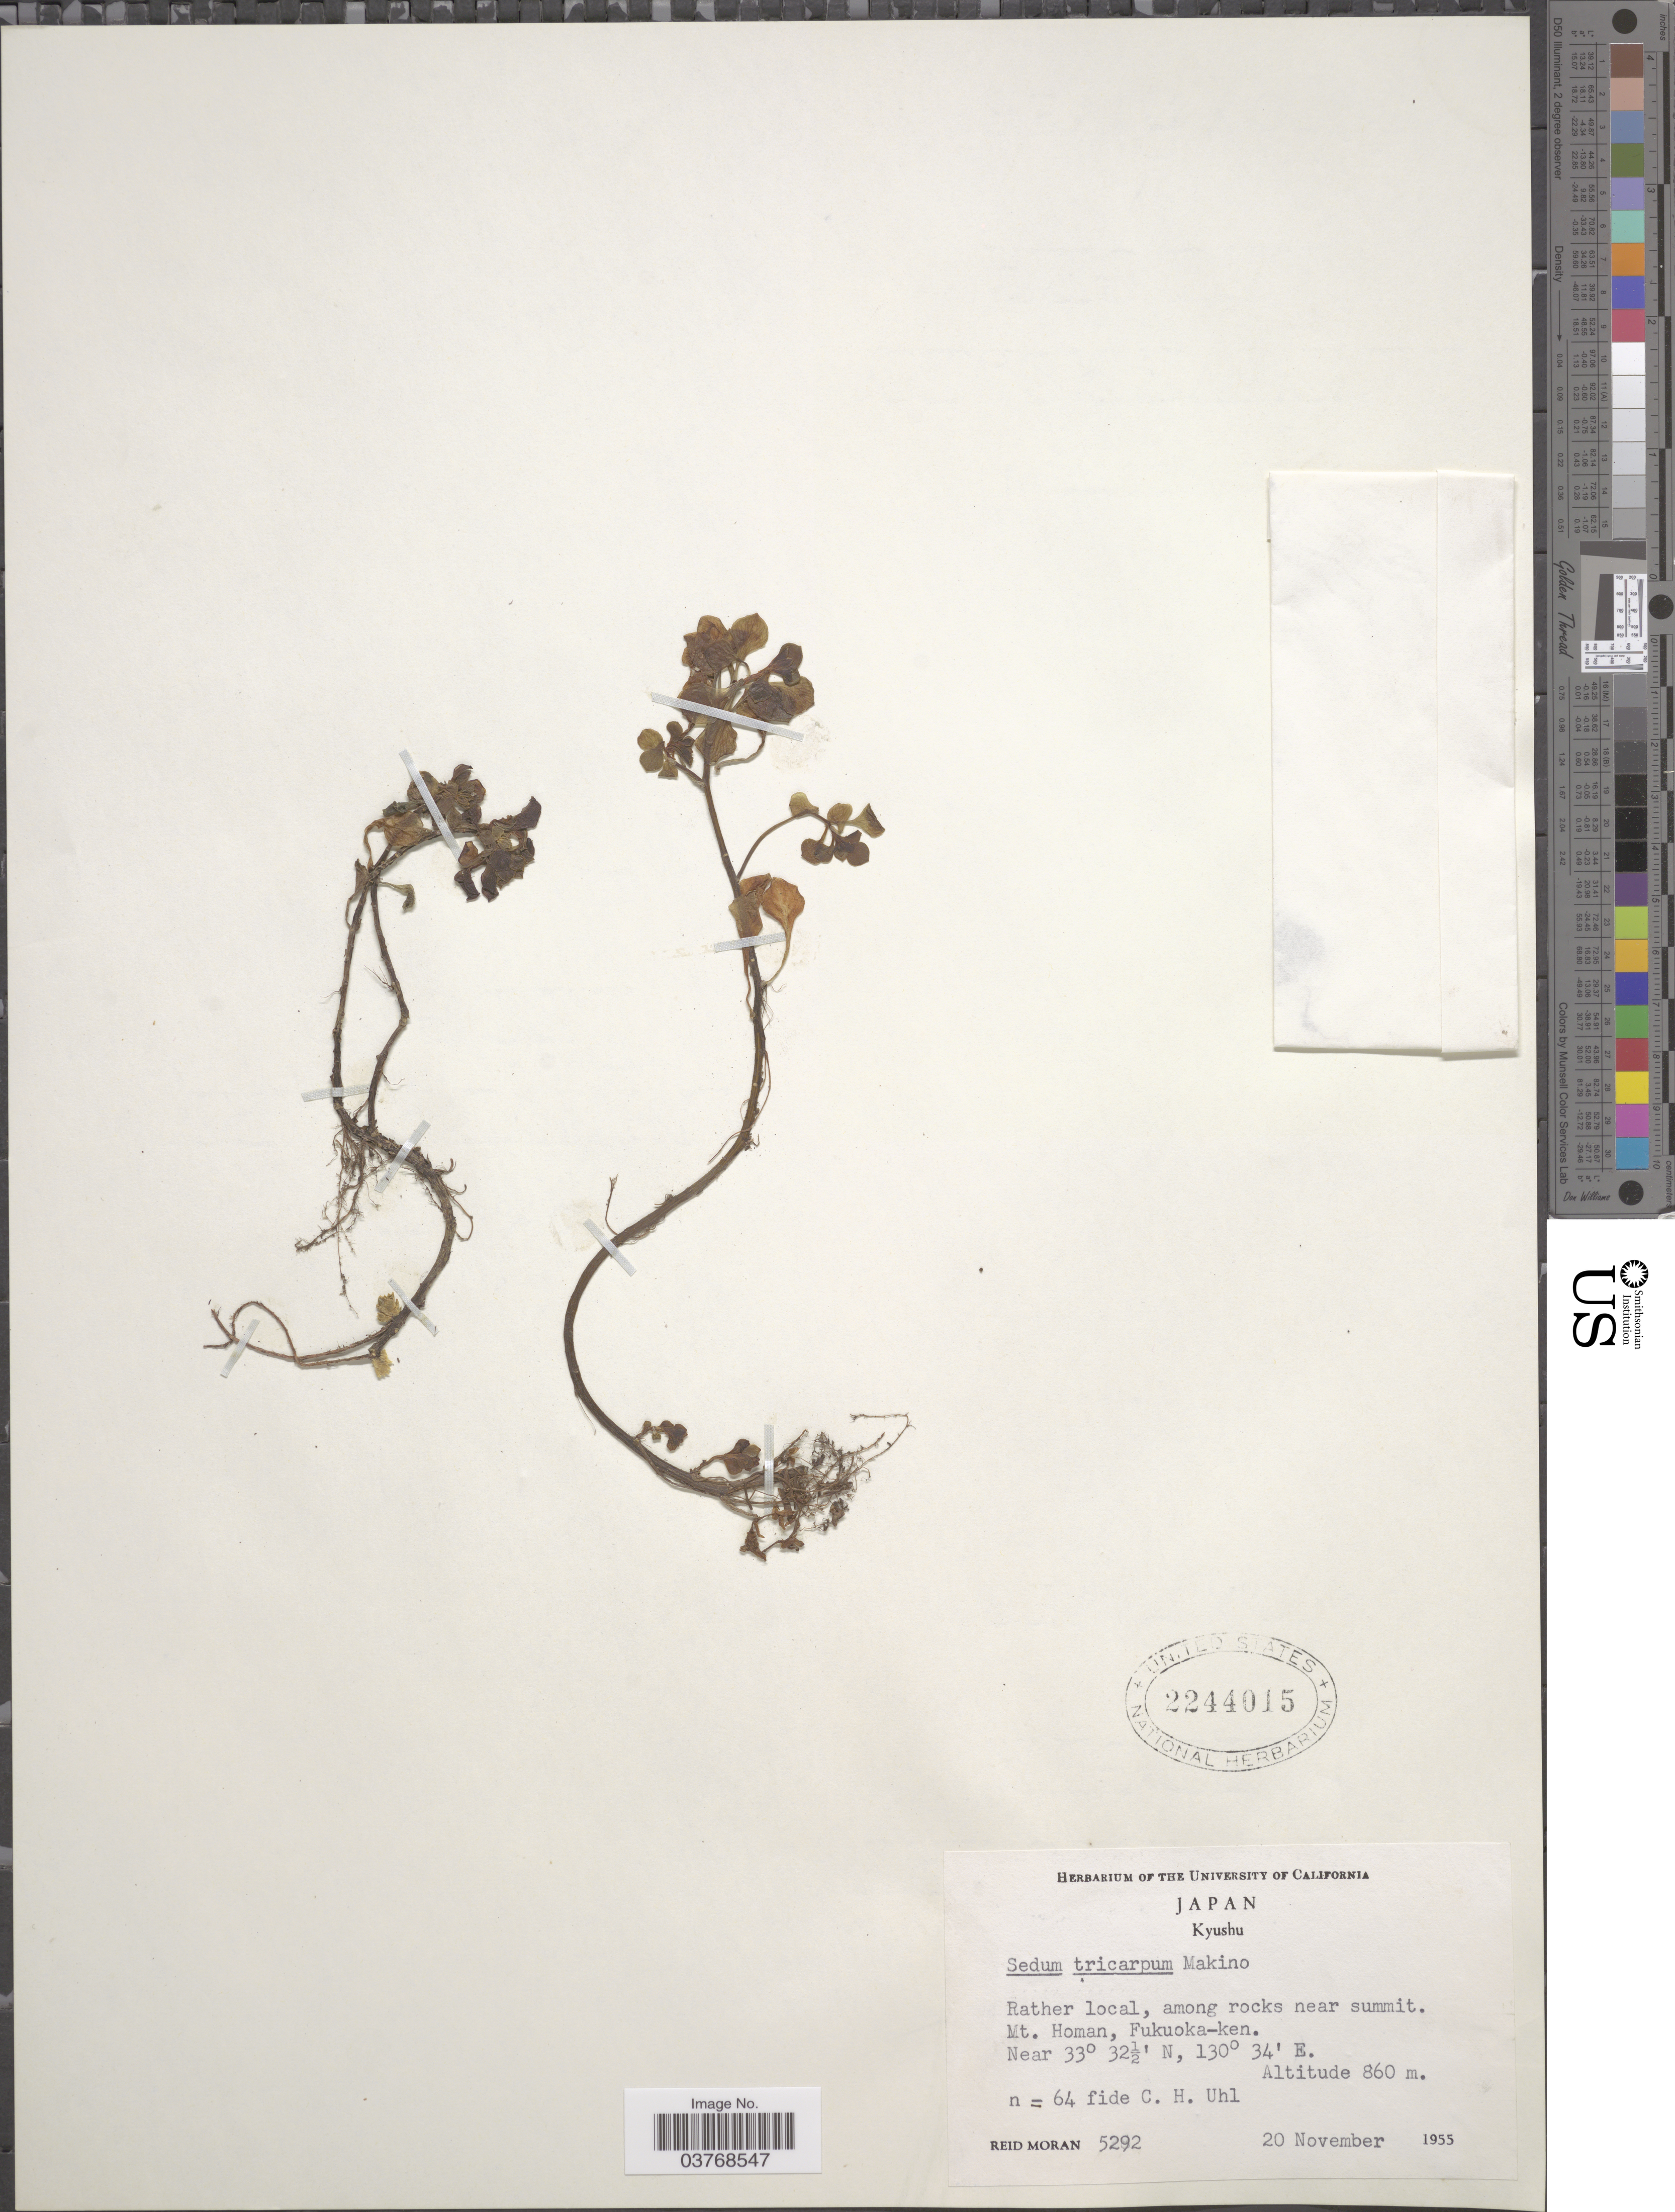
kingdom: Plantae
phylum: Tracheophyta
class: Magnoliopsida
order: Saxifragales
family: Crassulaceae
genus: Sedum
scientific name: Sedum tricarpum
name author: Makino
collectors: R. Moran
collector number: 5292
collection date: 1955-11-20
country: Japan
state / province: Hukuoka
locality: Kyushu. Mt. Homan, Fukuoka-ken.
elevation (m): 860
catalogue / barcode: US 2244015